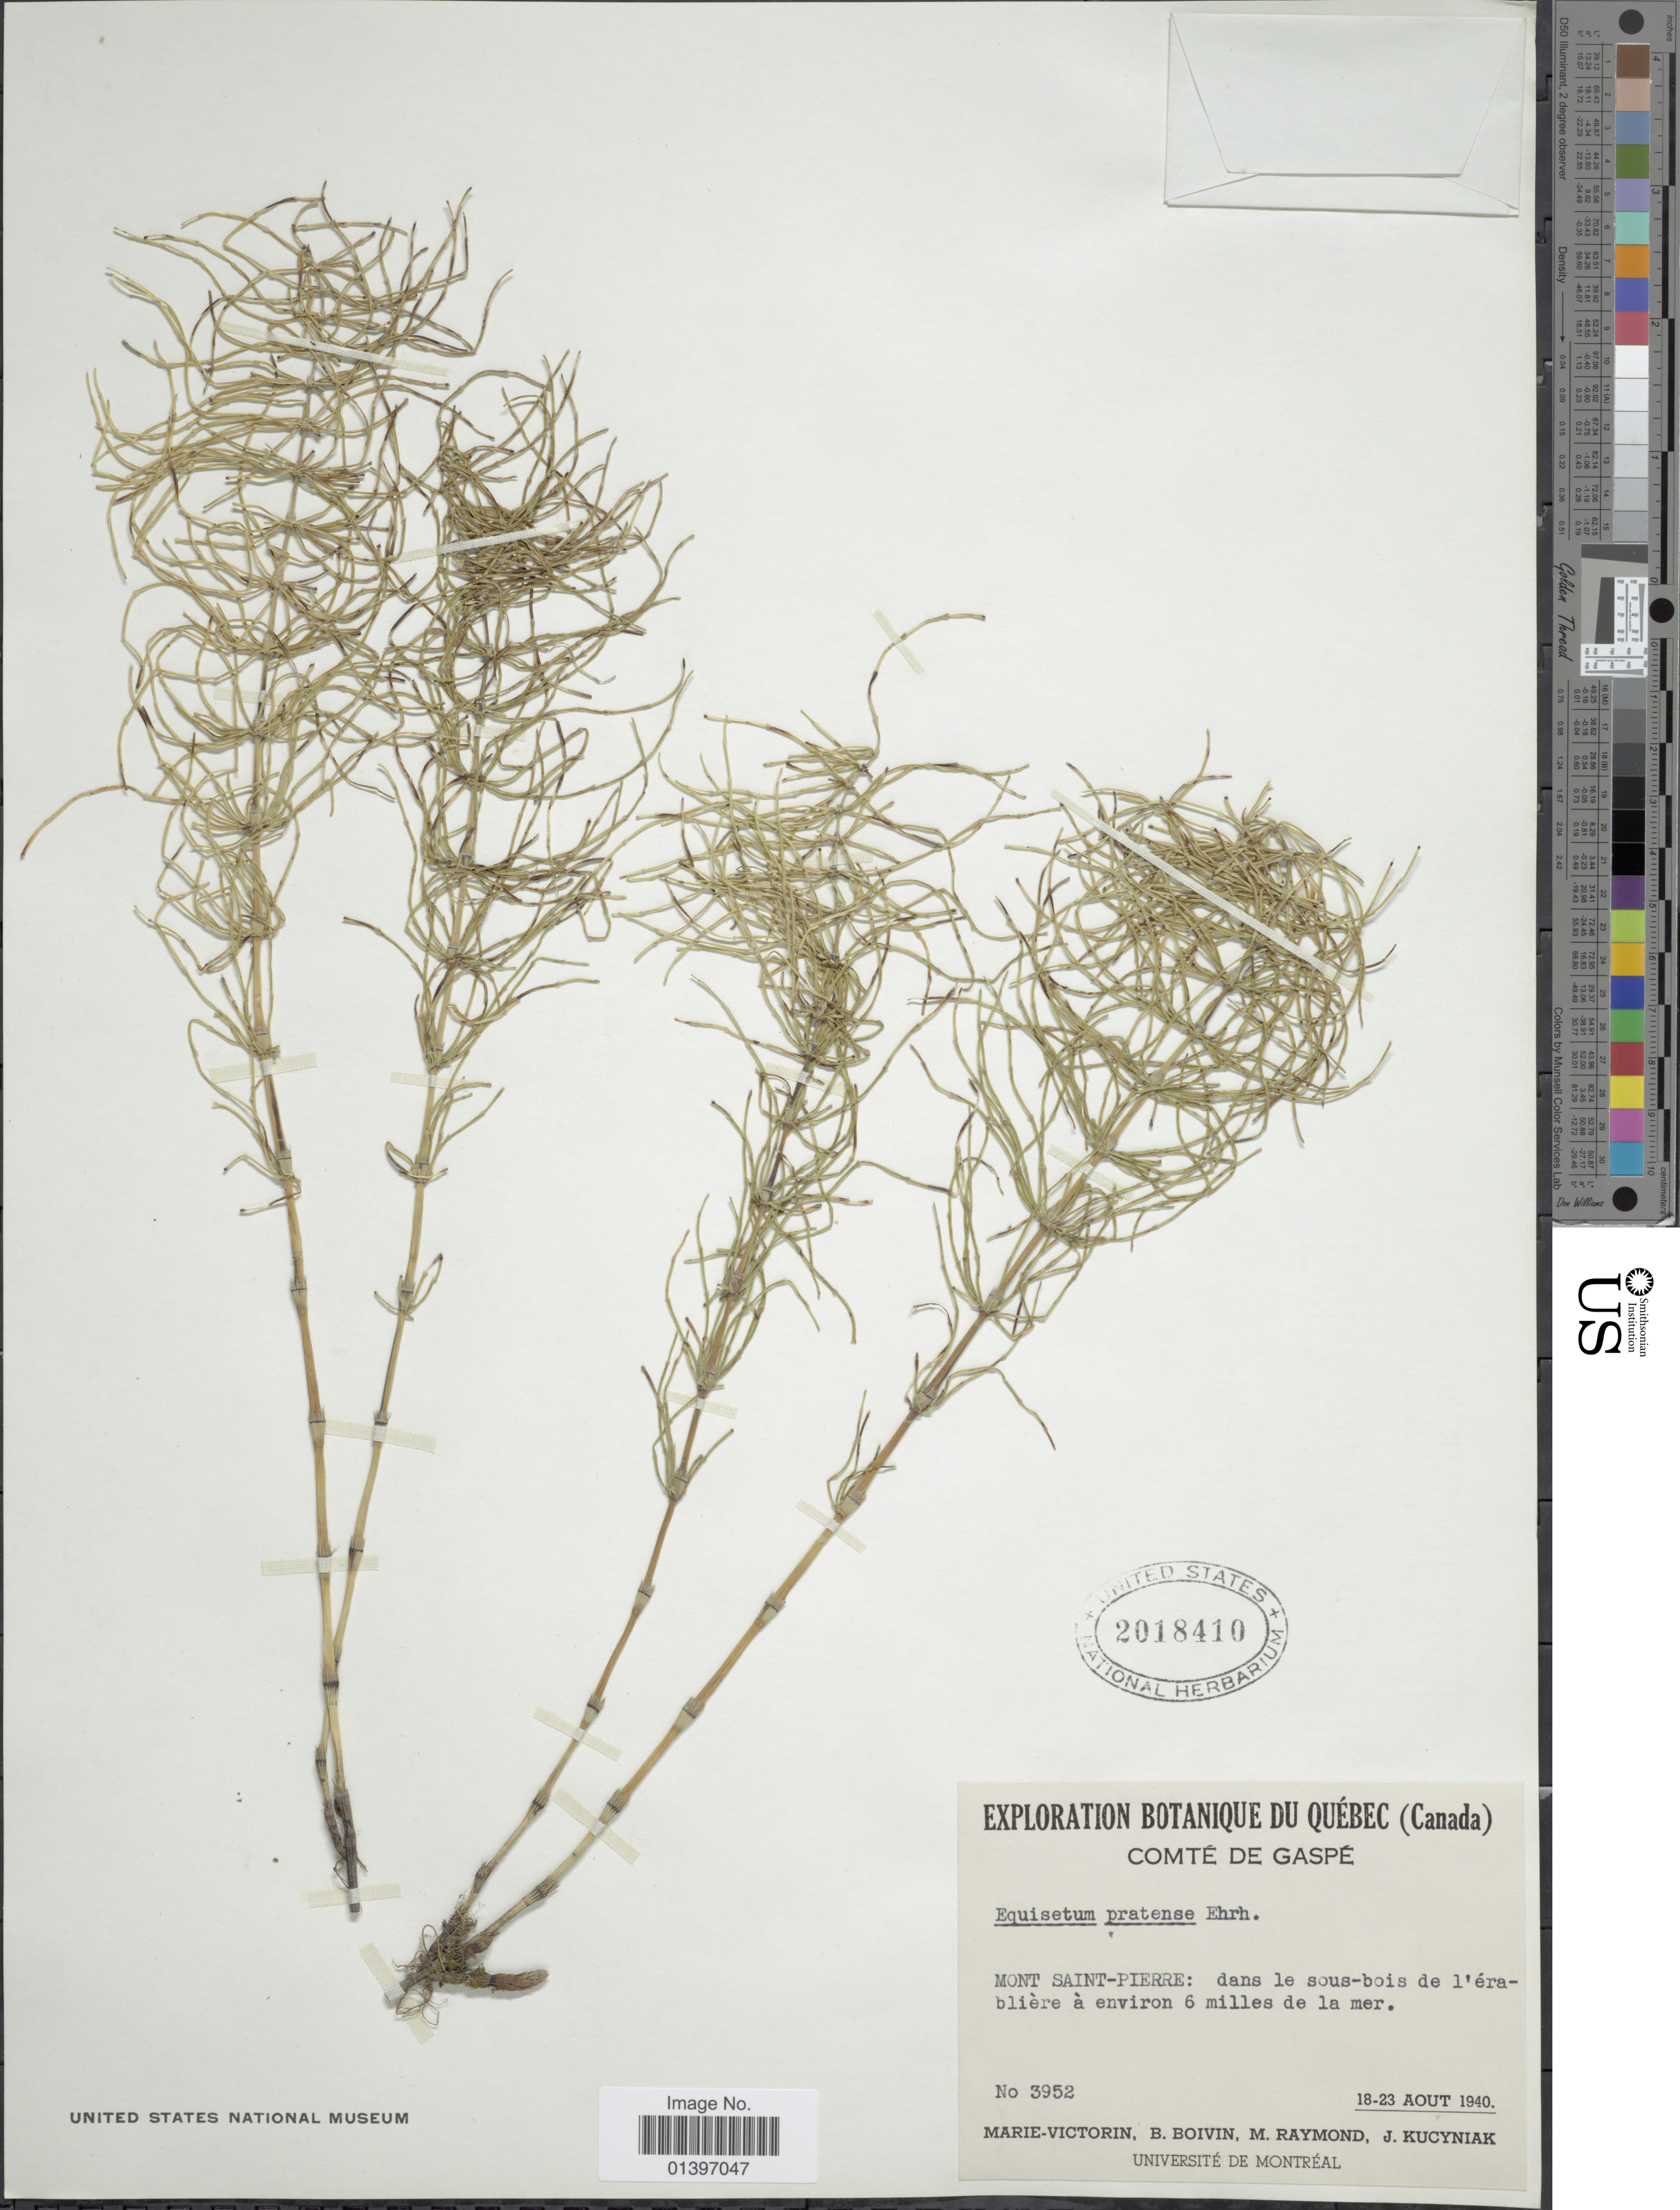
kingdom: Plantae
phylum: Tracheophyta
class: Polypodiopsida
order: Equisetales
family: Equisetaceae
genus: Equisetum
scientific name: Equisetum pratense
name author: Ehrh.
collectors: -. Marie-Victorin, J. R. B. Boivin, M. Raymond & J. Kucyniak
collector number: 3952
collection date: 1940-08-18/1940-08-23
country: Canada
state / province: Quebec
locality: Comté de Gaspé, Mont Saint-Pierre: dans le sous-bois de l'érabliere environ 6miles de la mer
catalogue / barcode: US 2018410